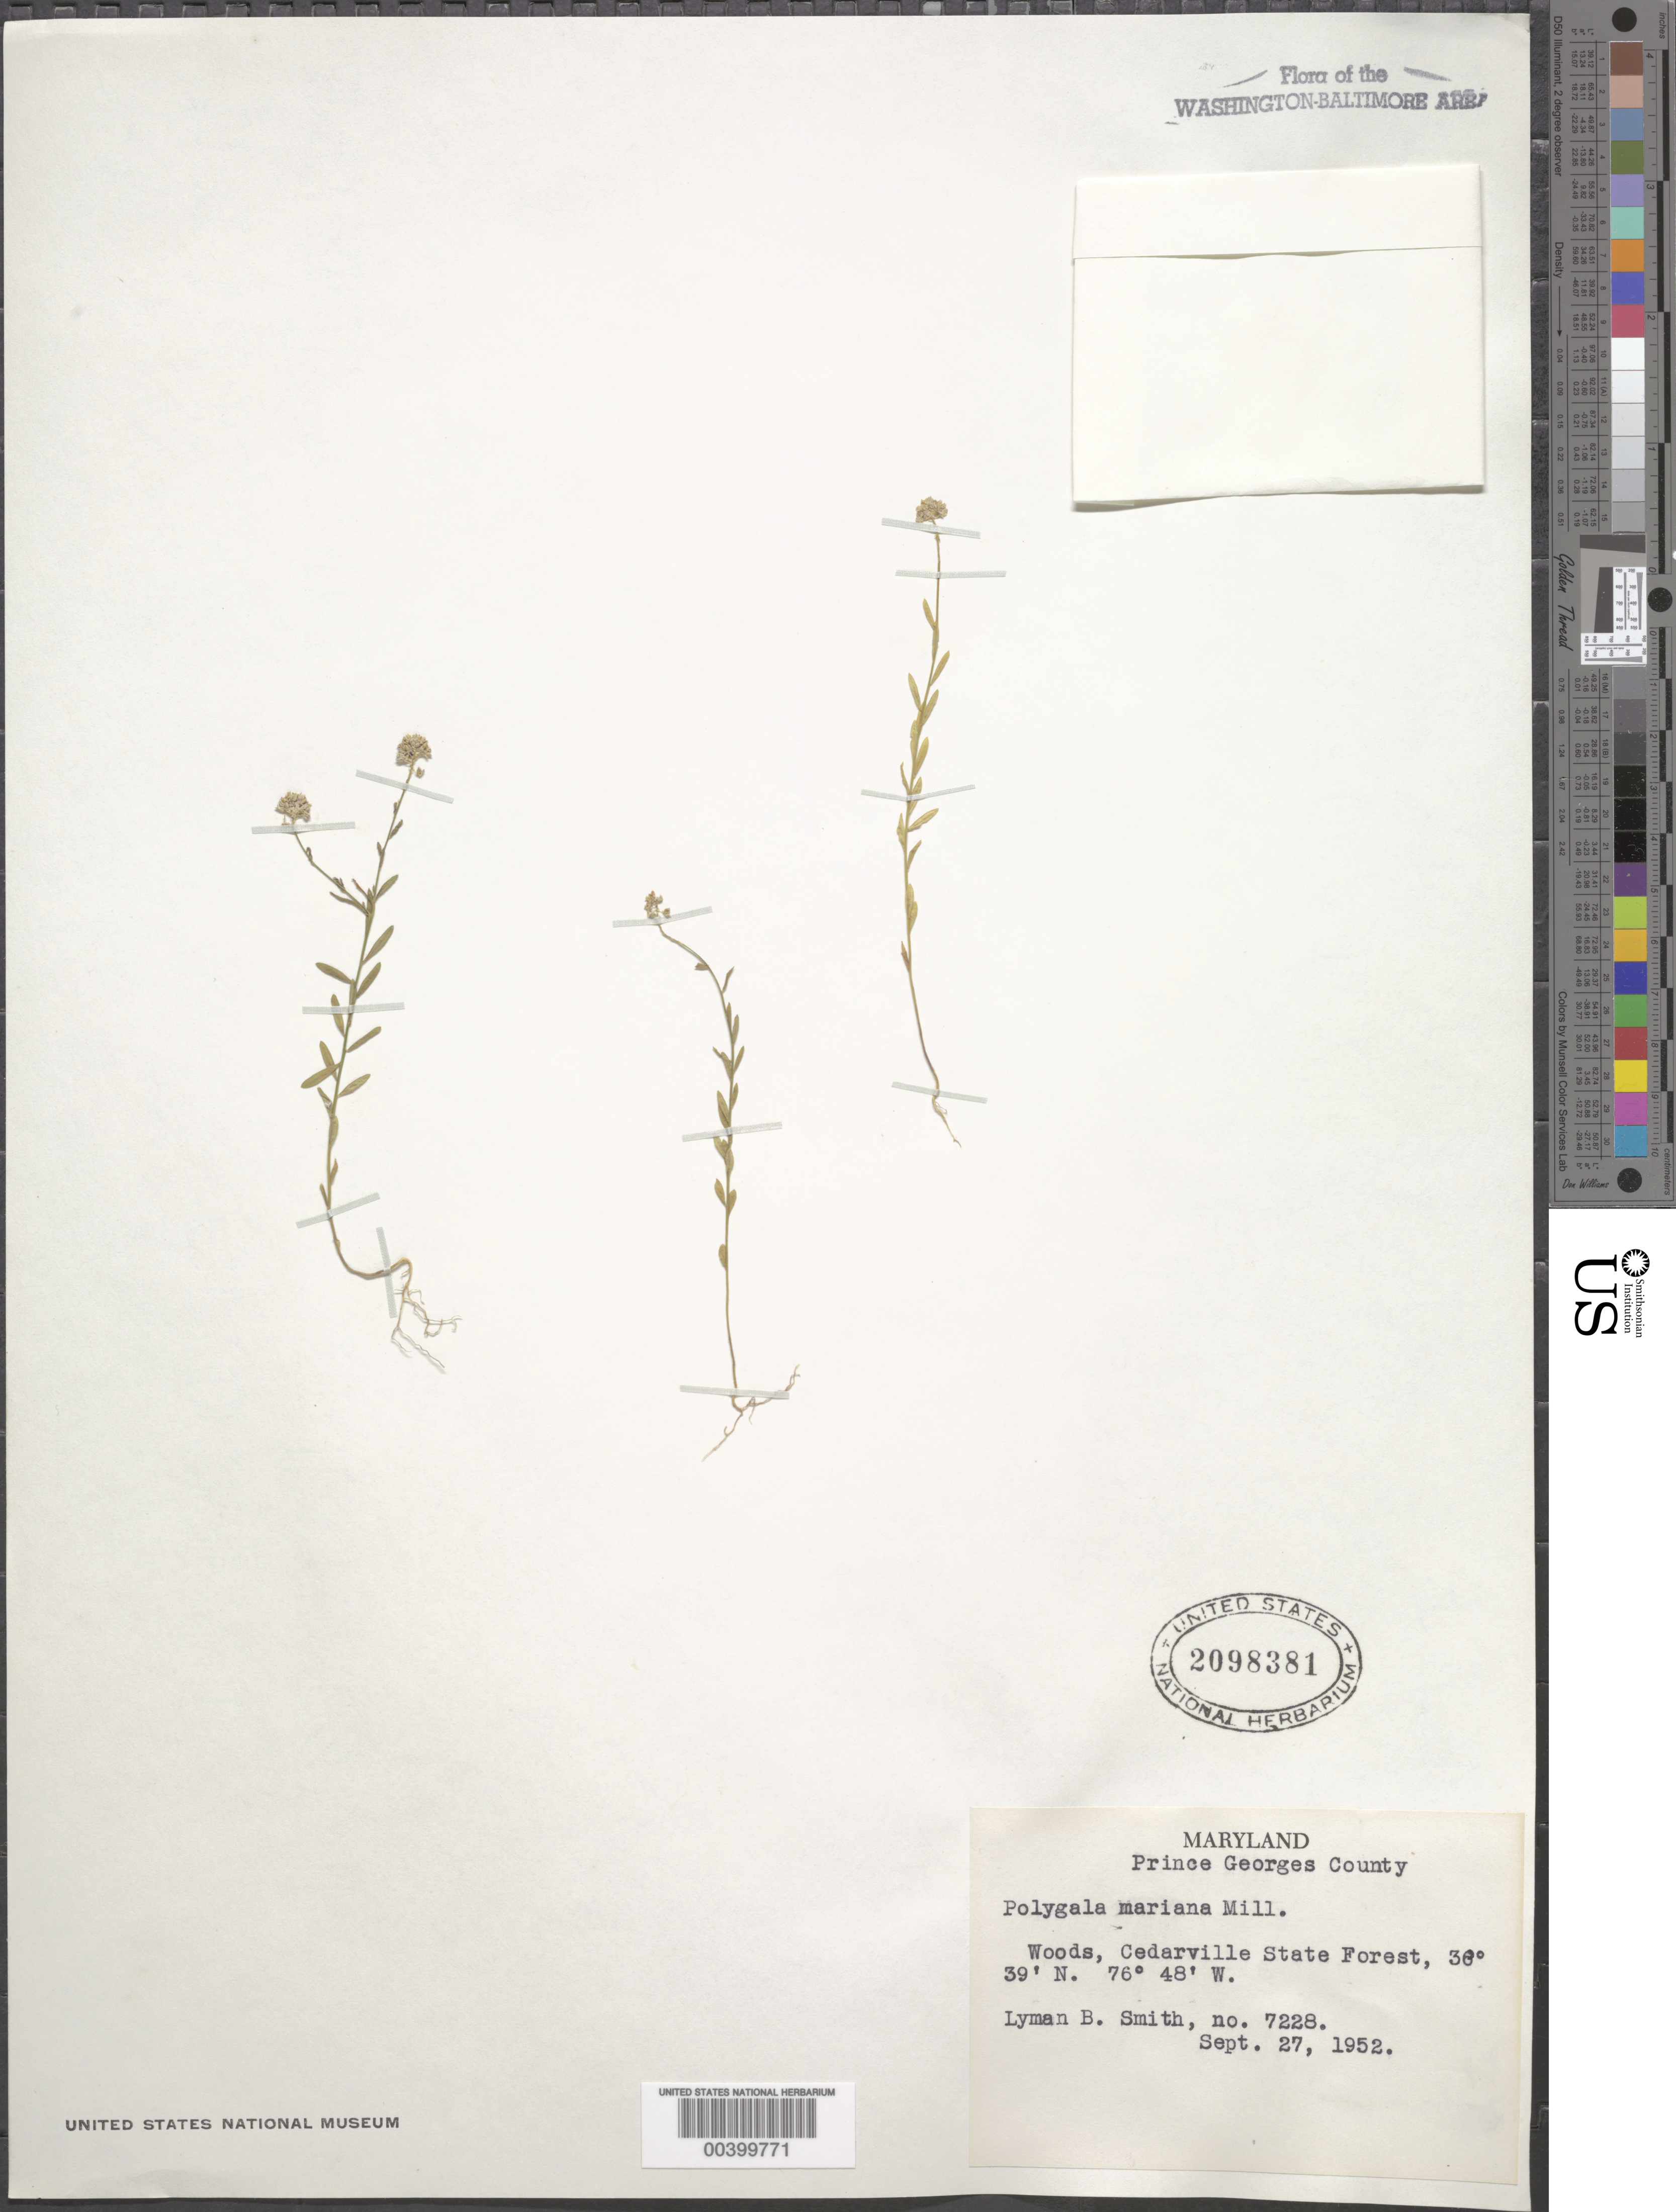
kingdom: Plantae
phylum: Tracheophyta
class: Magnoliopsida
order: Fabales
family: Polygalaceae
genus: Polygala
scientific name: Polygala mariana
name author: Mill.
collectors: L. Smith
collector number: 7228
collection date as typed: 27 Sep 1952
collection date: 1952-09-27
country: United States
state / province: Maryland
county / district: Prince George's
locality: Cedarville State Forest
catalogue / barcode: US 2098381